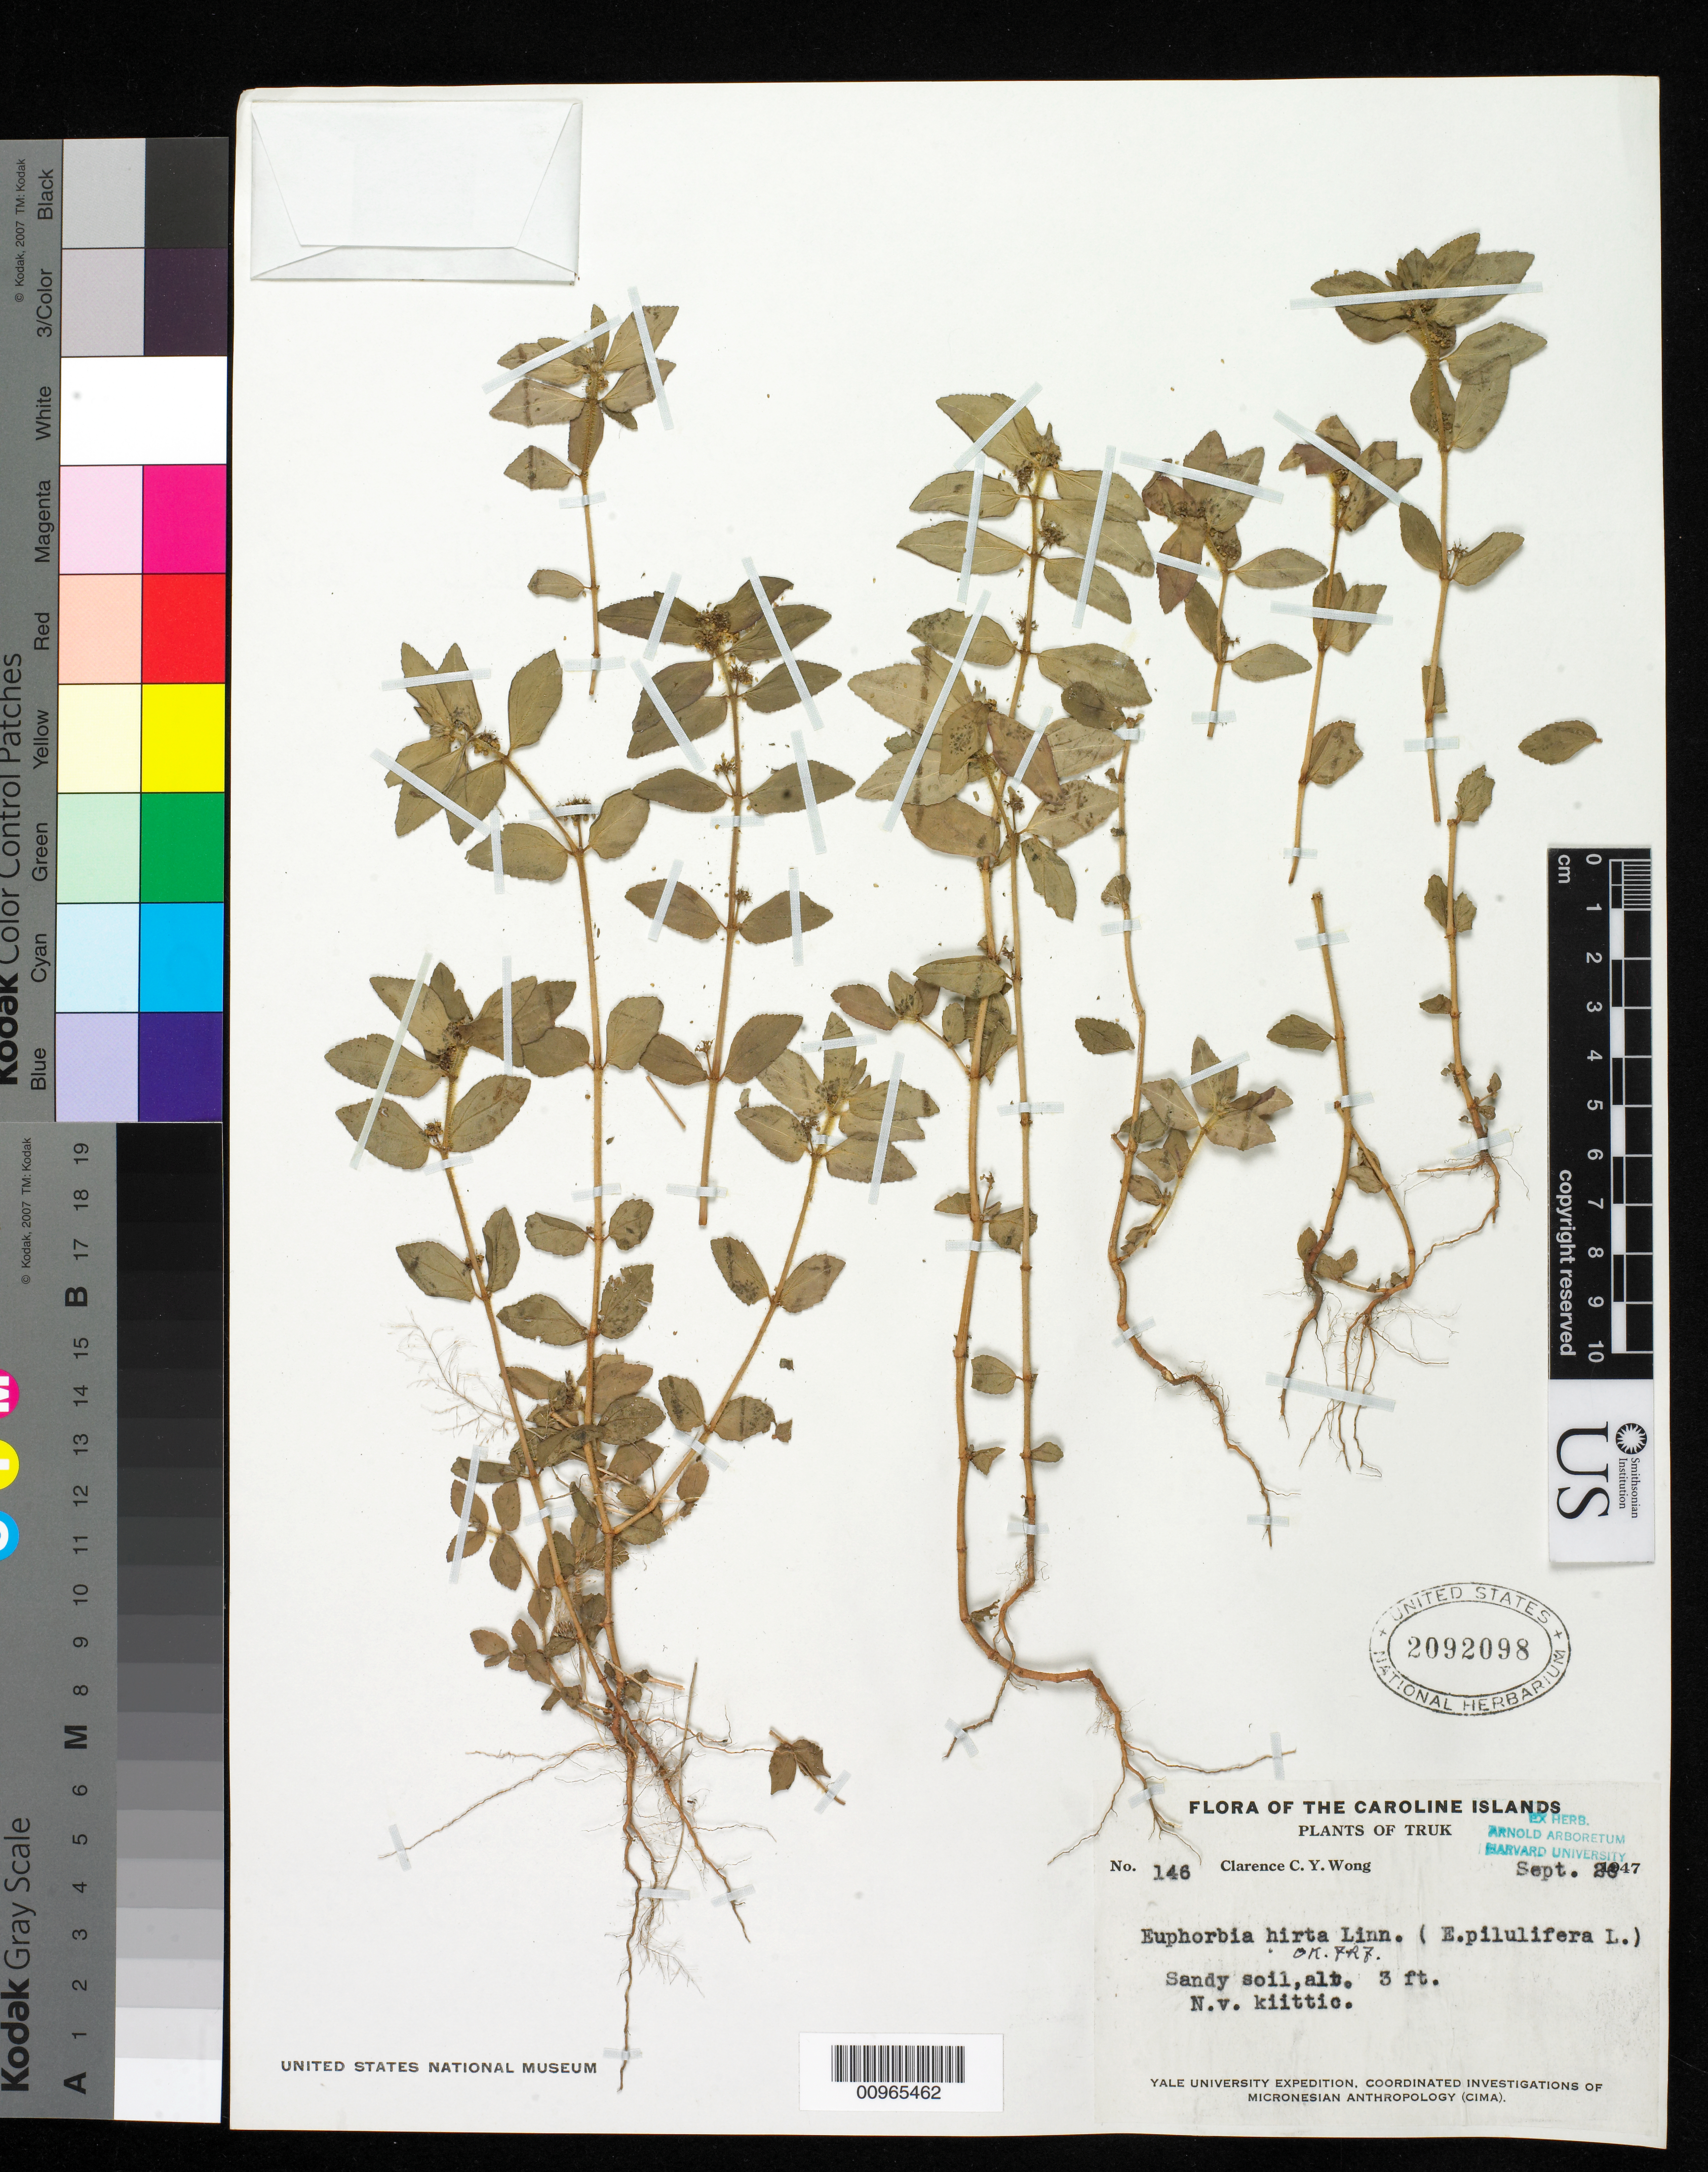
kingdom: Plantae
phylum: Tracheophyta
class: Magnoliopsida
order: Malpighiales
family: Euphorbiaceae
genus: Euphorbia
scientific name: Euphorbia hirta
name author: L.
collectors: C. Wong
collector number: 146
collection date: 1947-09-26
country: Micronesia, Federated States of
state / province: Truk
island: Truk (Chuuk) Is.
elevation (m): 1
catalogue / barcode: US 2092098